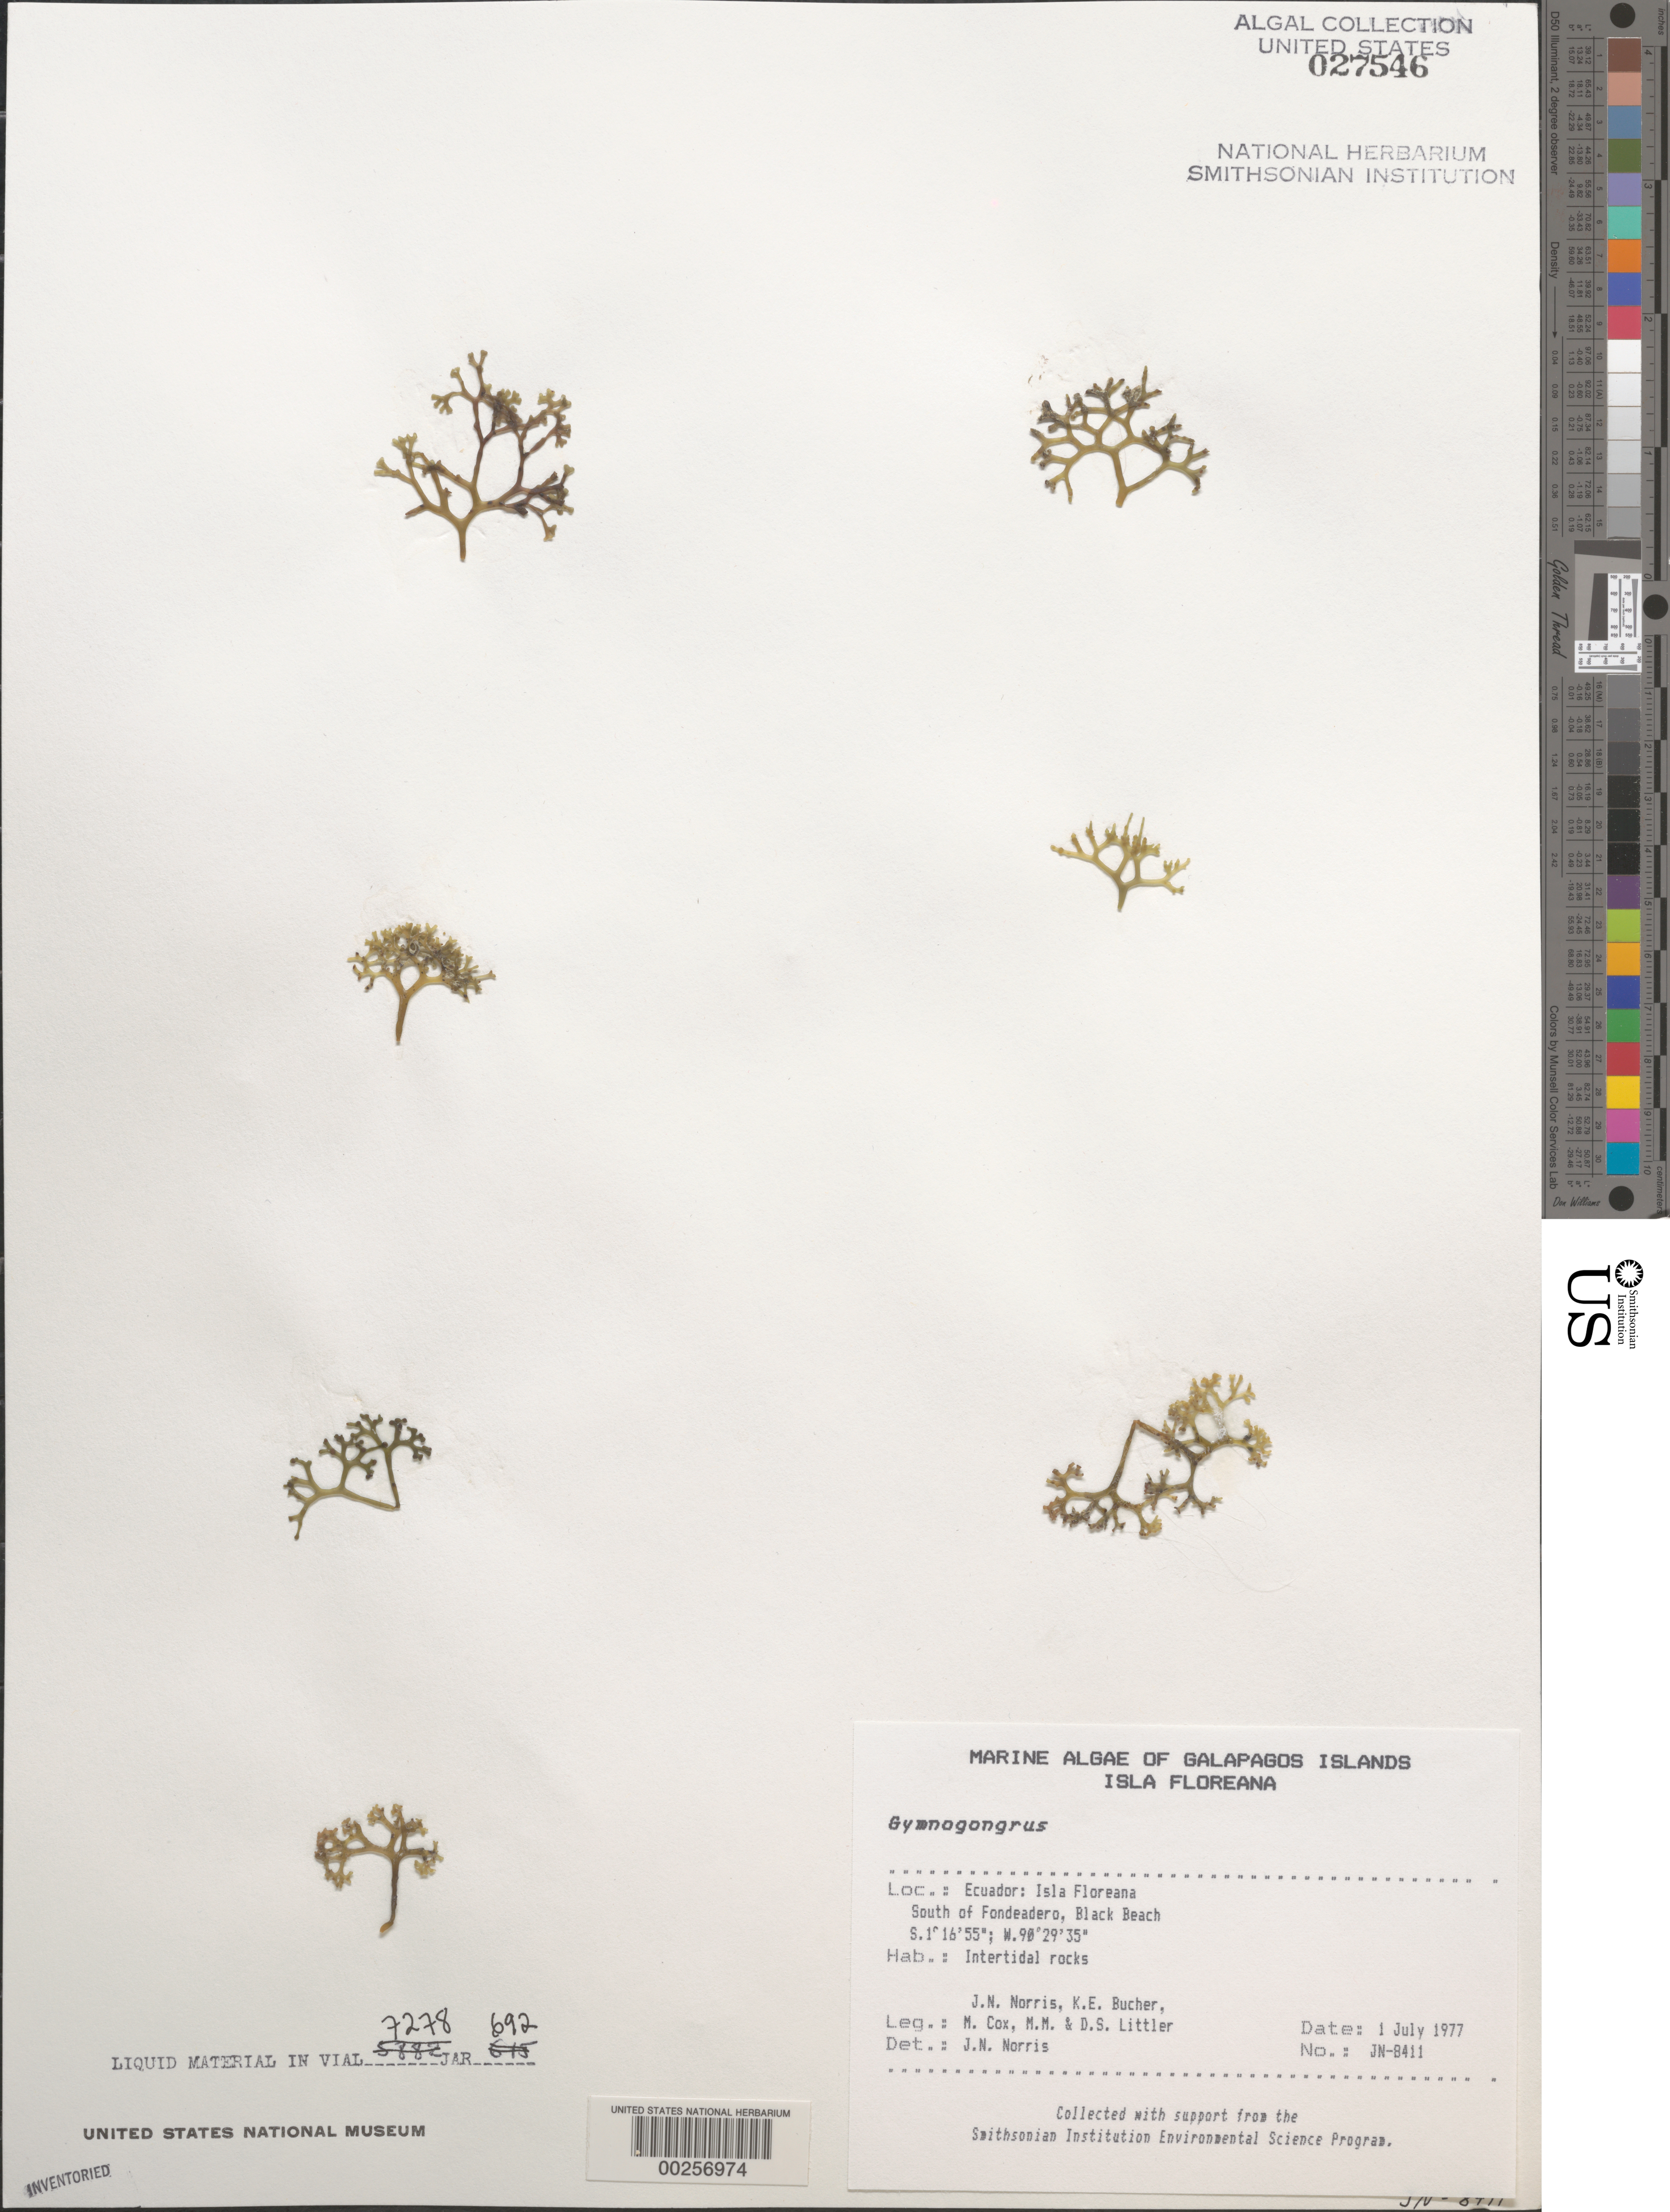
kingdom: Plantae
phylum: Rhodophyta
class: Florideophyceae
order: Gigartinales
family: Phyllophoraceae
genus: Gymnogongrus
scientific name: Gymnogongrus sp.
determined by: Norris, James N.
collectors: J. N. Norris, K. E. Bucher, M. Cox, M. M. Littler & D. S. Littler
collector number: JN-8411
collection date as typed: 01 Jul 1977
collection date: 1977-07-01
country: Ecuador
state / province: Colón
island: Floreana [Charles, Santa Maria]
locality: Black Beach south of Fondeadero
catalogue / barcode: US 27546